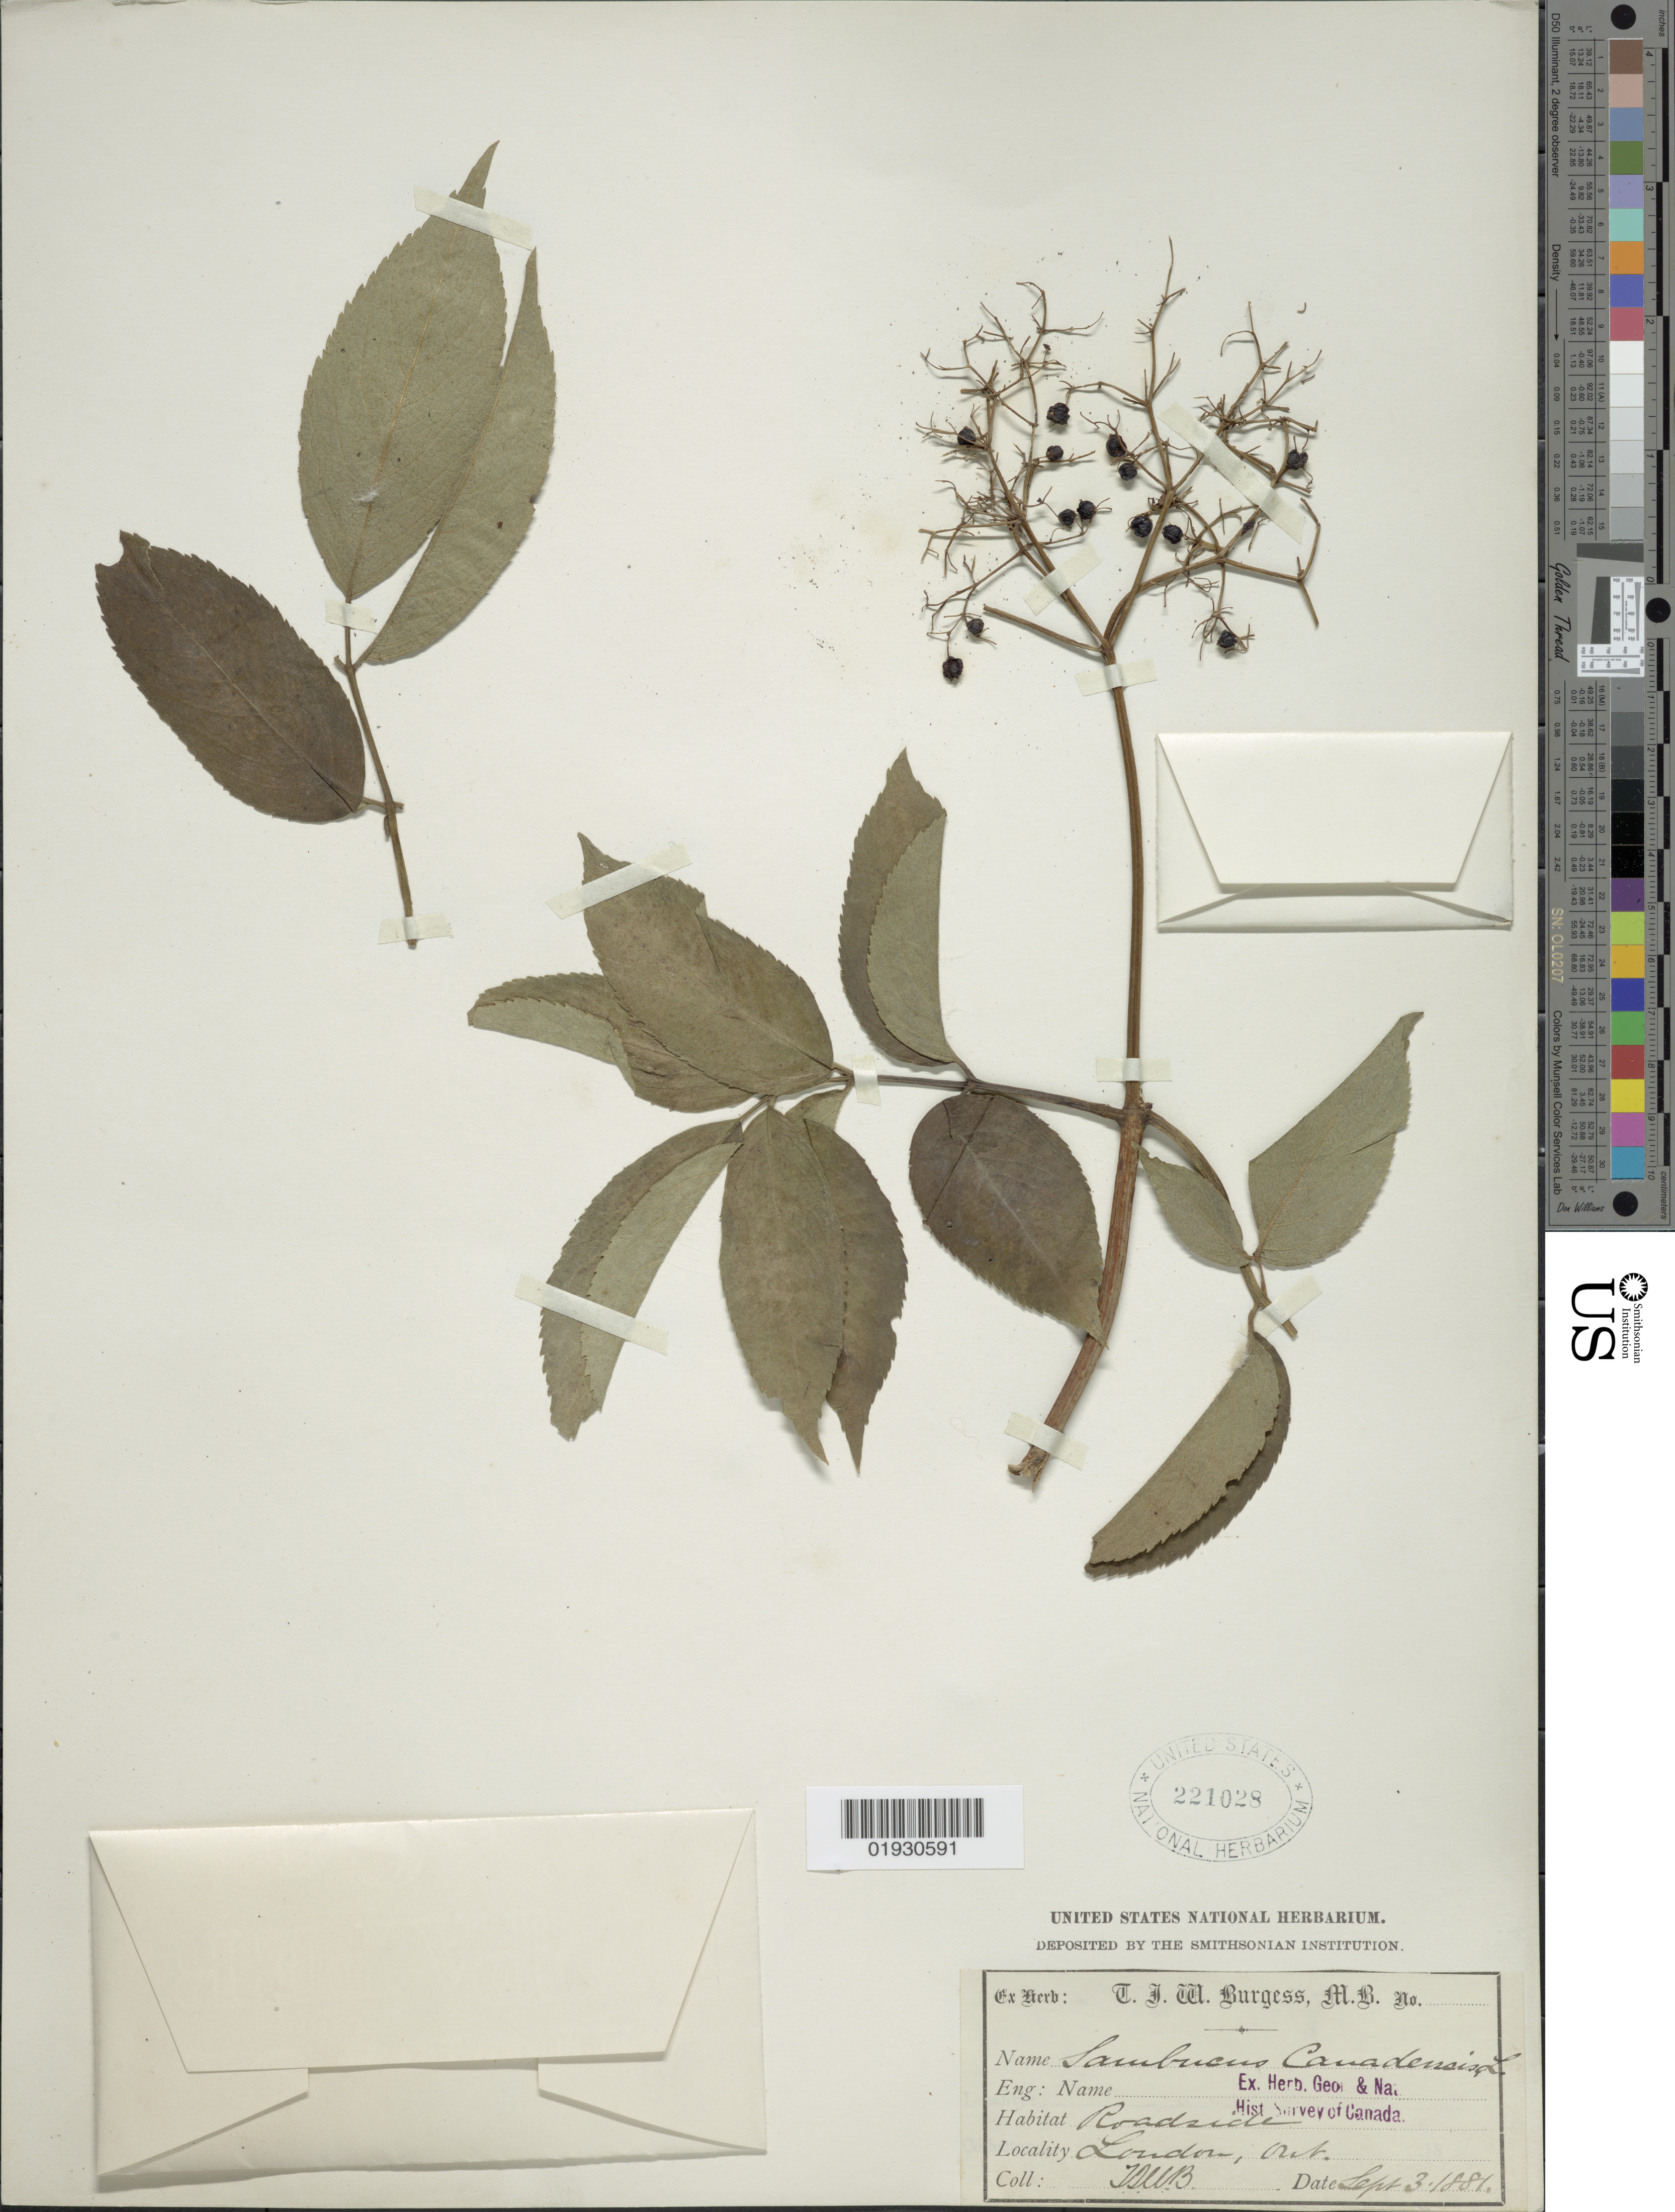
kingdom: Plantae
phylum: Tracheophyta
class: Magnoliopsida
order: Dipsacales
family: Viburnaceae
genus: Sambucus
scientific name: Sambucus canadensis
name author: L.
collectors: T. Burgess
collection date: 1881-09-03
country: Canada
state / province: Ontario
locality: London.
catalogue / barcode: US 221028